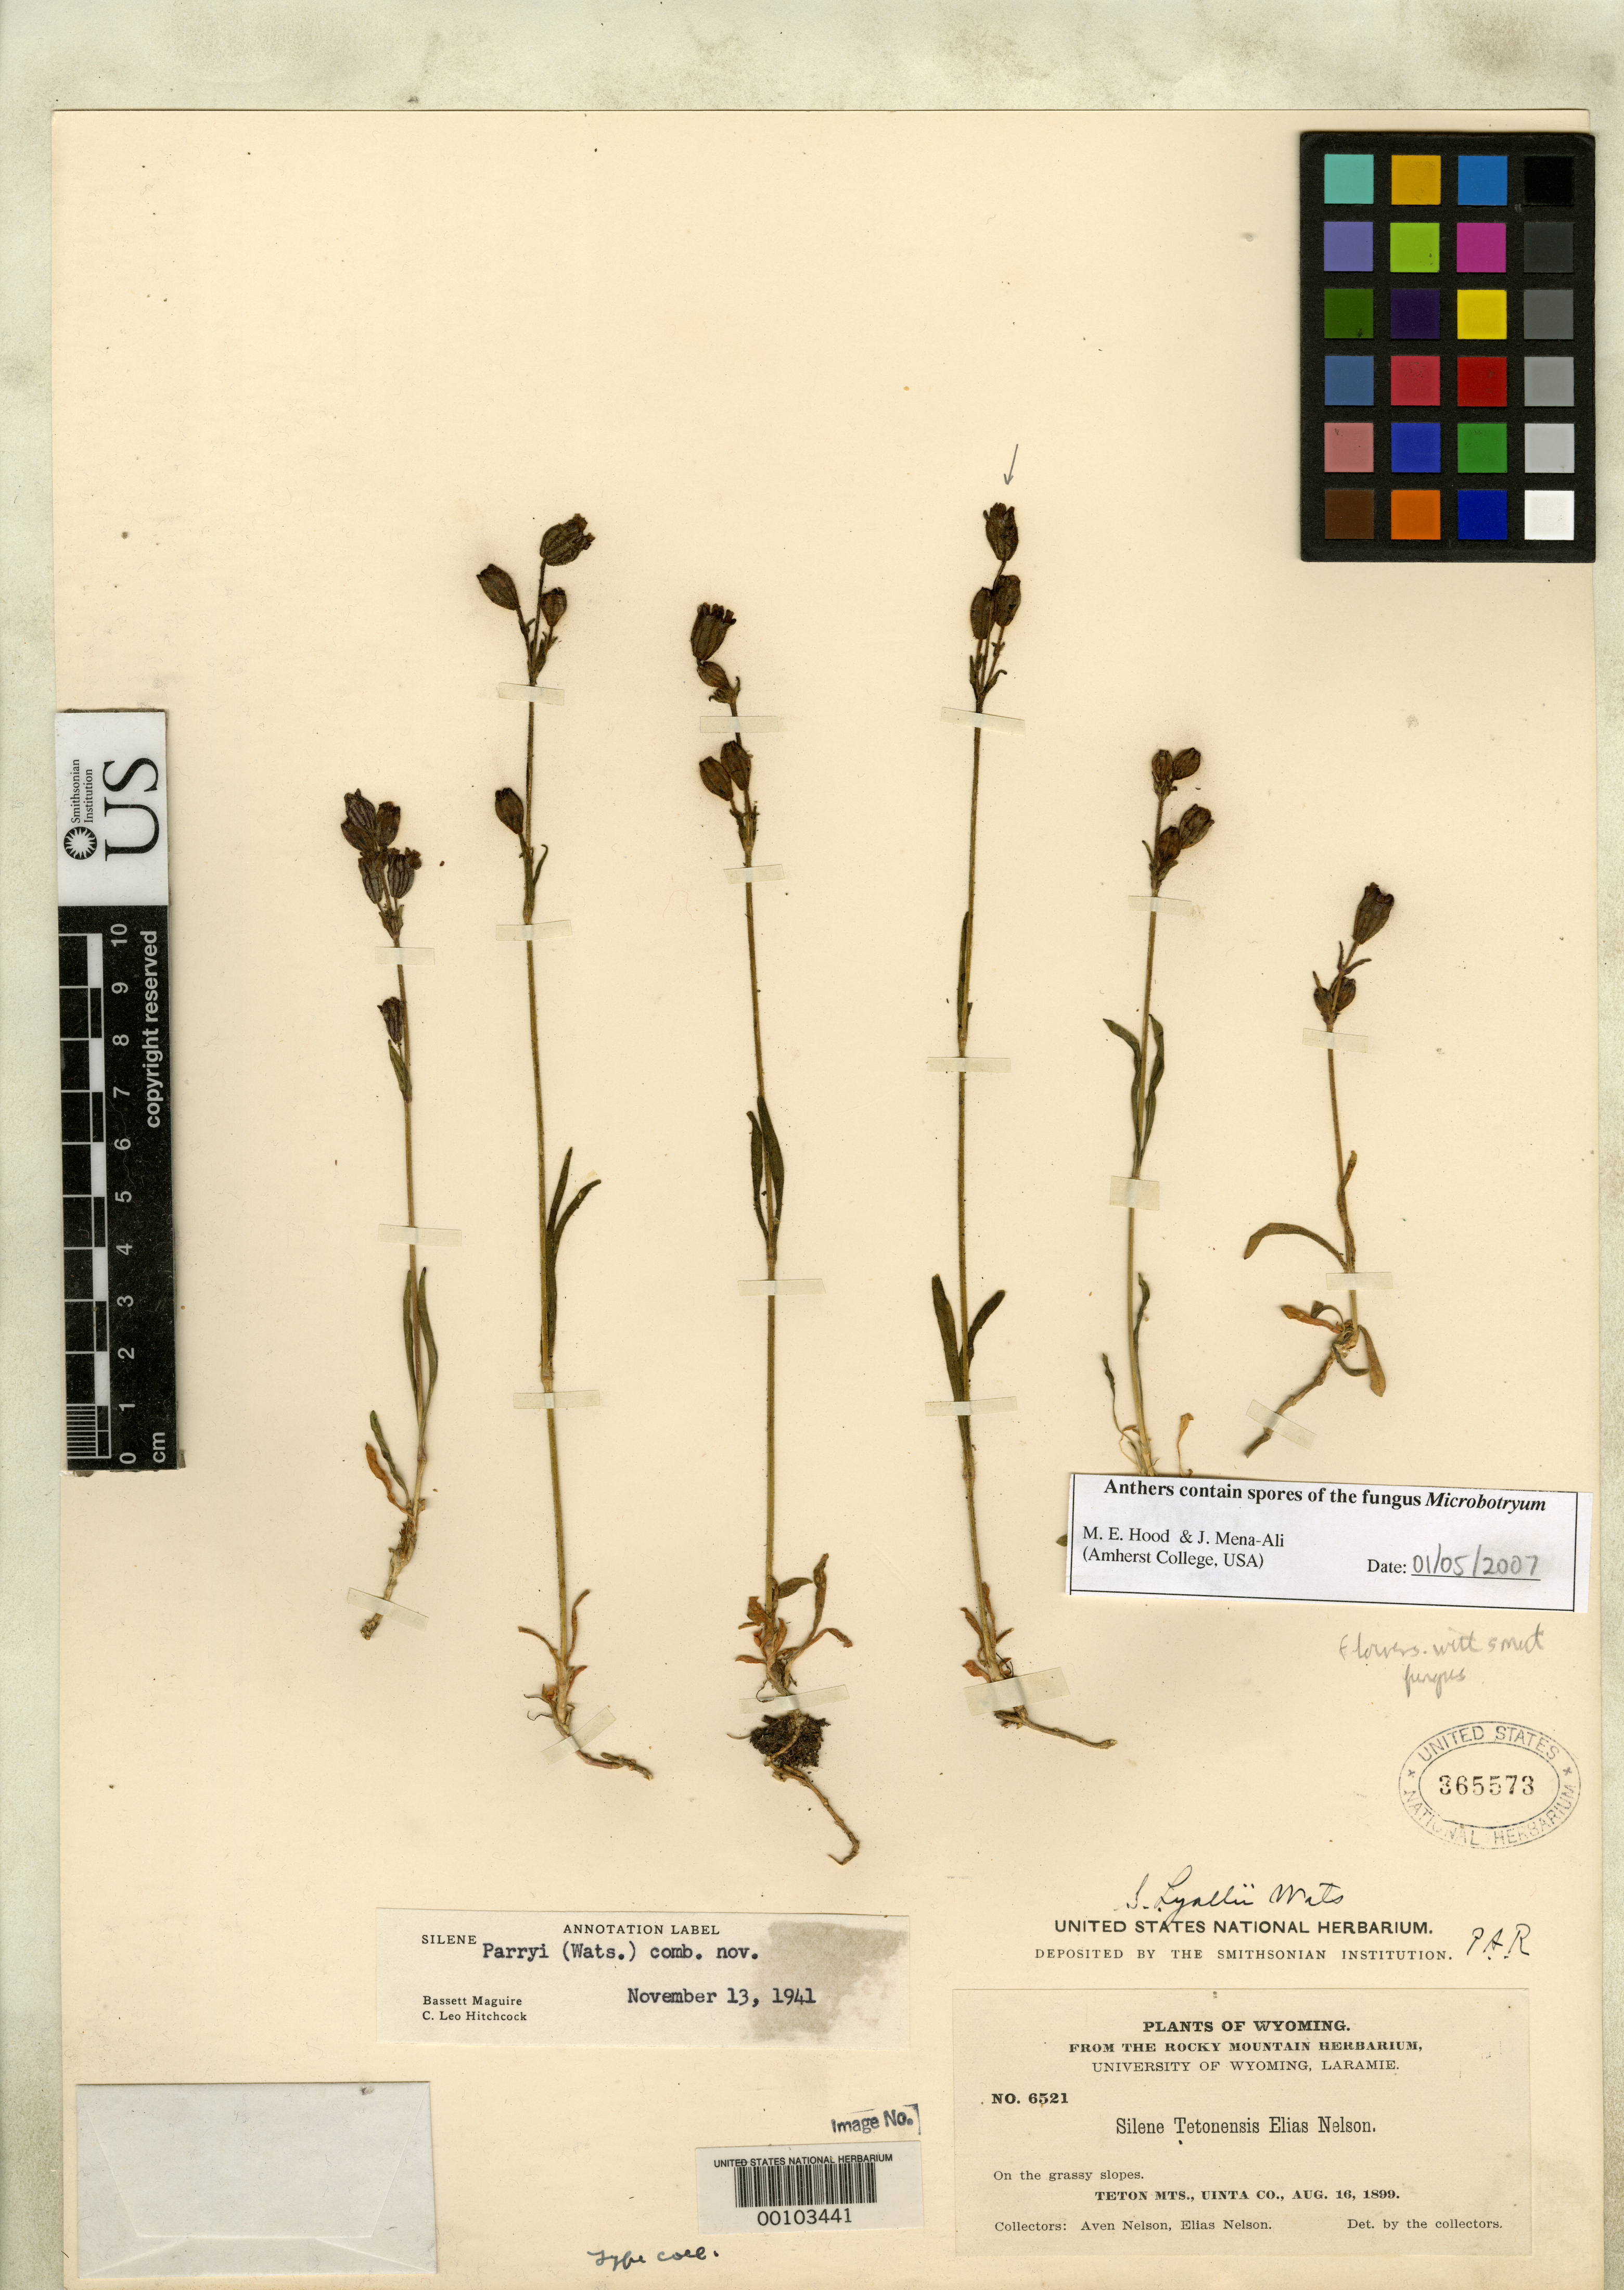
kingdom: Plantae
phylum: Tracheophyta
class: Magnoliopsida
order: Caryophyllales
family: Caryophyllaceae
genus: Silene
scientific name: Silene tetonensis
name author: E.E. Nelson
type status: Isotype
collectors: A. Nelson & E. Nelson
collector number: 6521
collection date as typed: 16 Aug 1899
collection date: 1899-08-16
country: United States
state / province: Wyoming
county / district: Uinta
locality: Teton Mts.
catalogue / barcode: US 365573